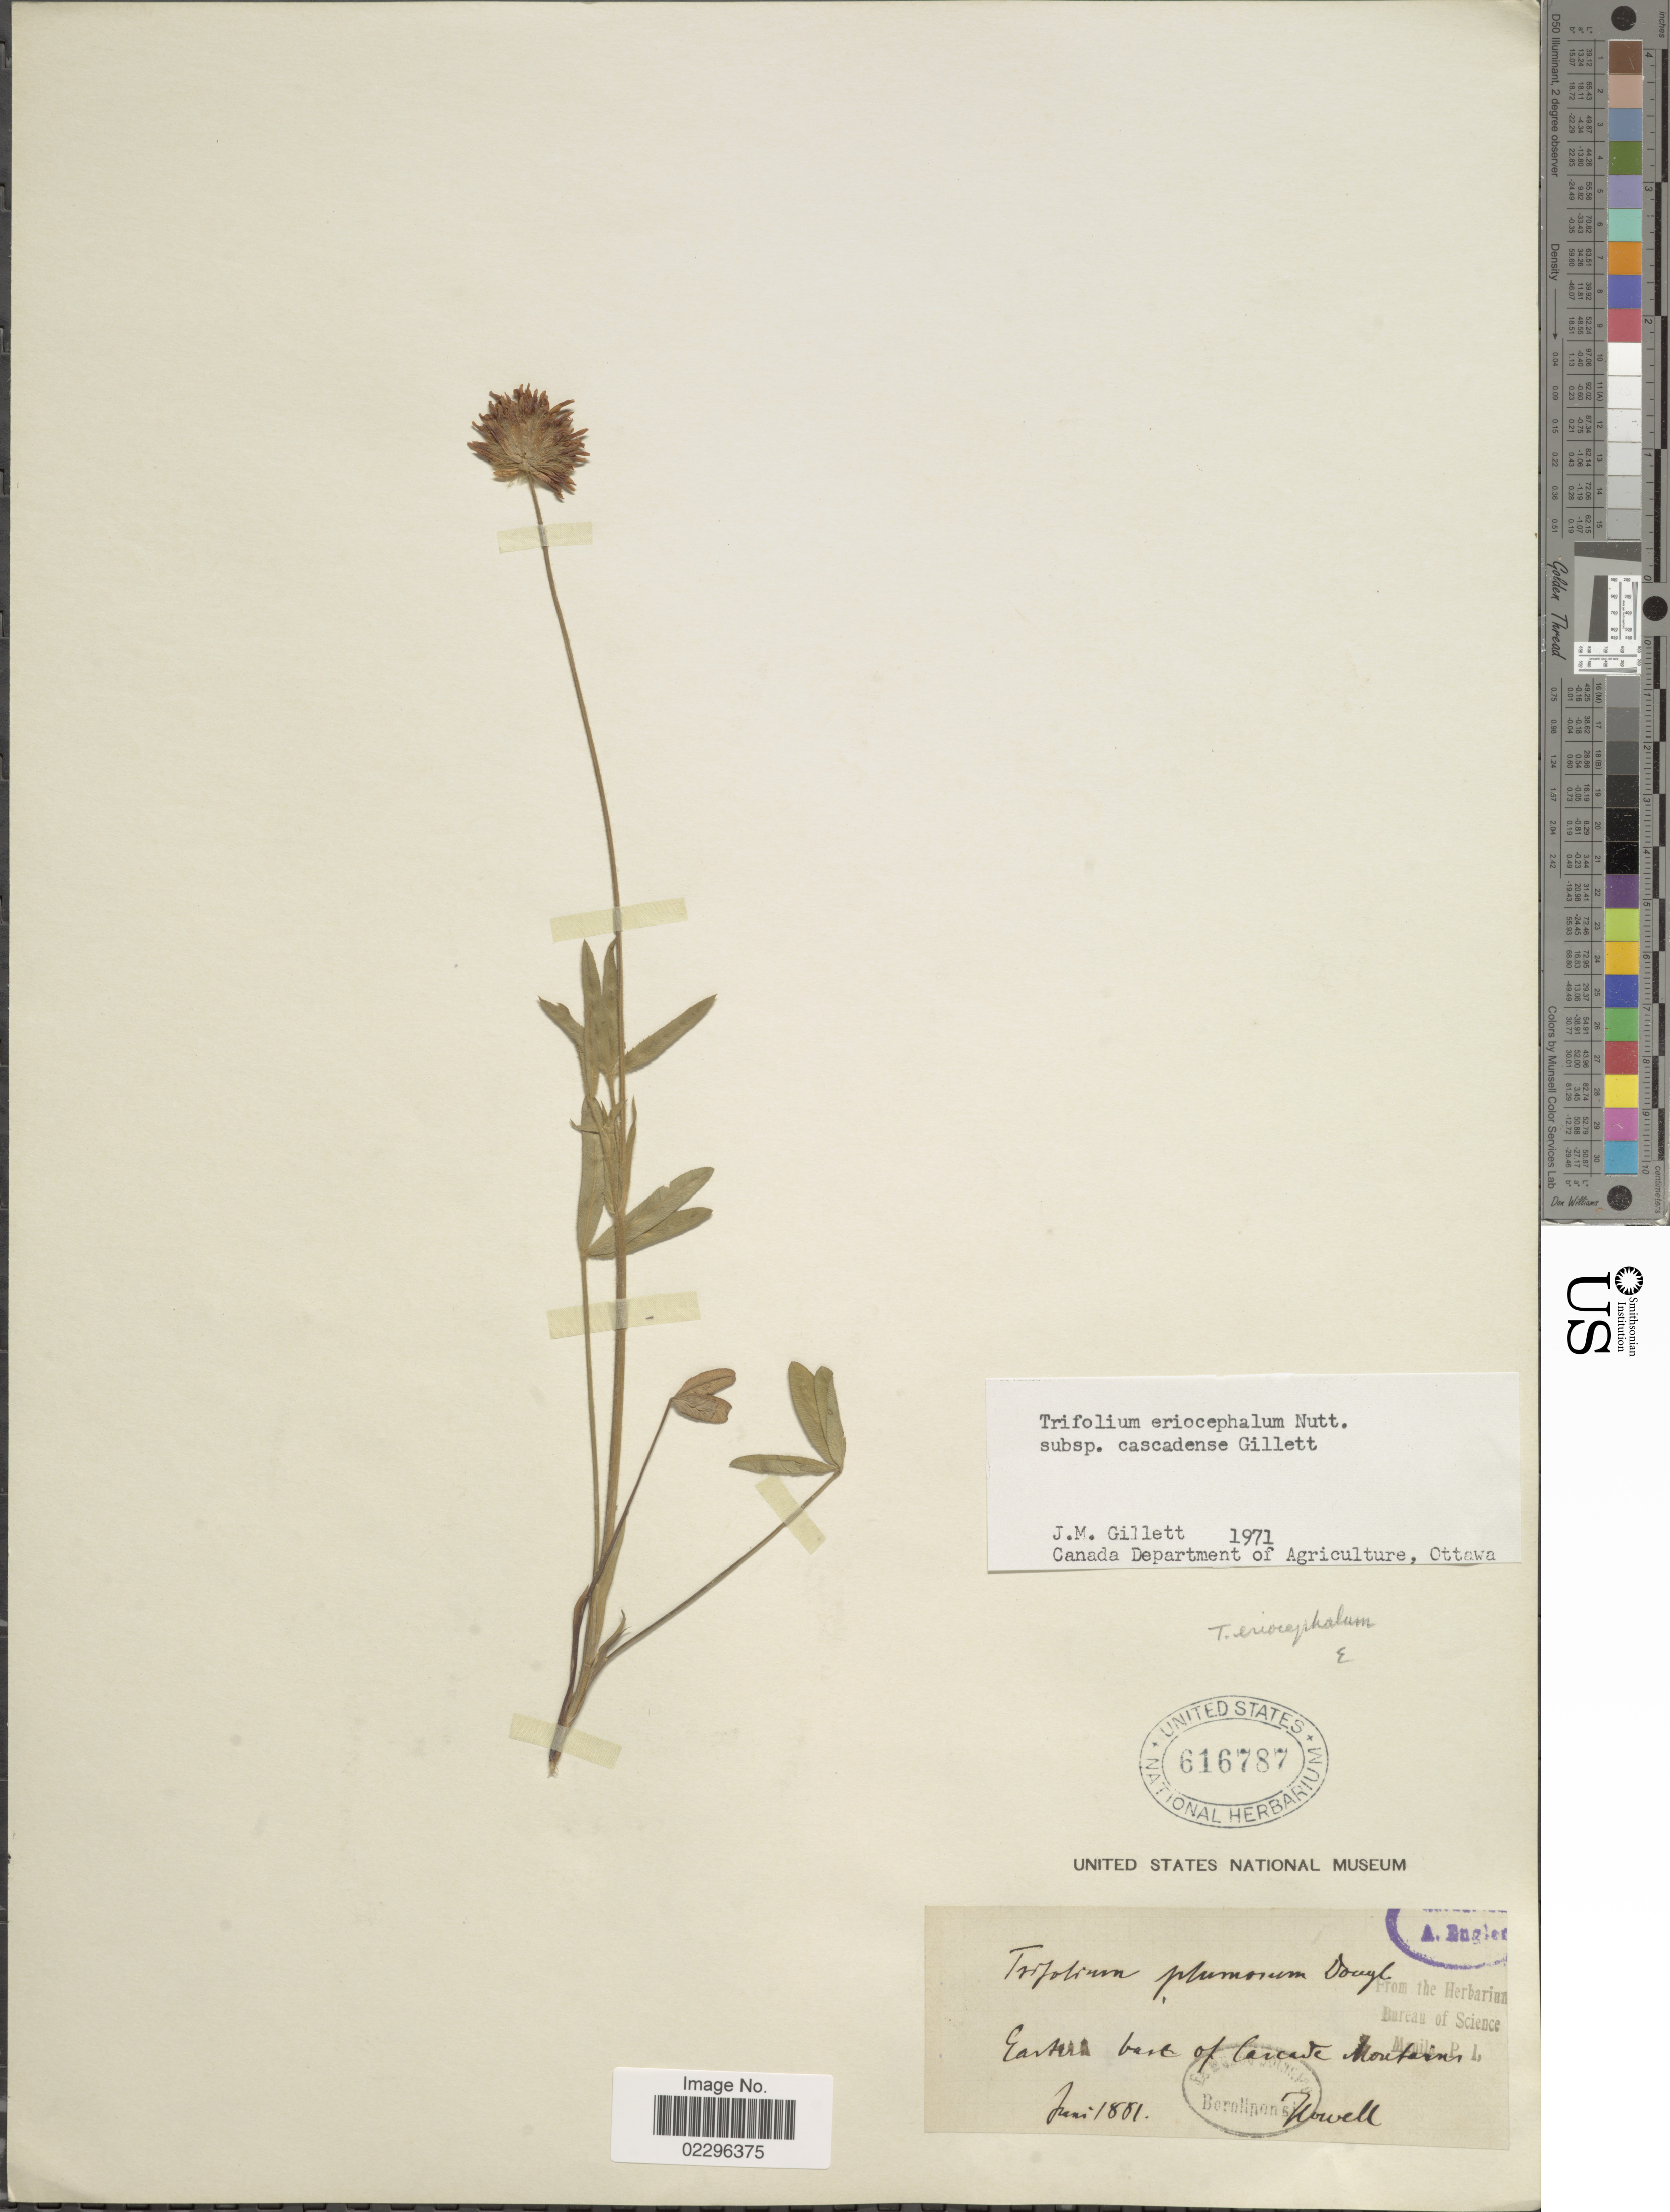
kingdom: Plantae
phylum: Tracheophyta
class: Magnoliopsida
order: Fabales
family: Fabaceae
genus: Trifolium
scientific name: Trifolium eriocephalum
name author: Nutt.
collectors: -. Howell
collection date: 1881-06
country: United States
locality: Eastern base of Cascade Mountains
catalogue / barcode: US 616787